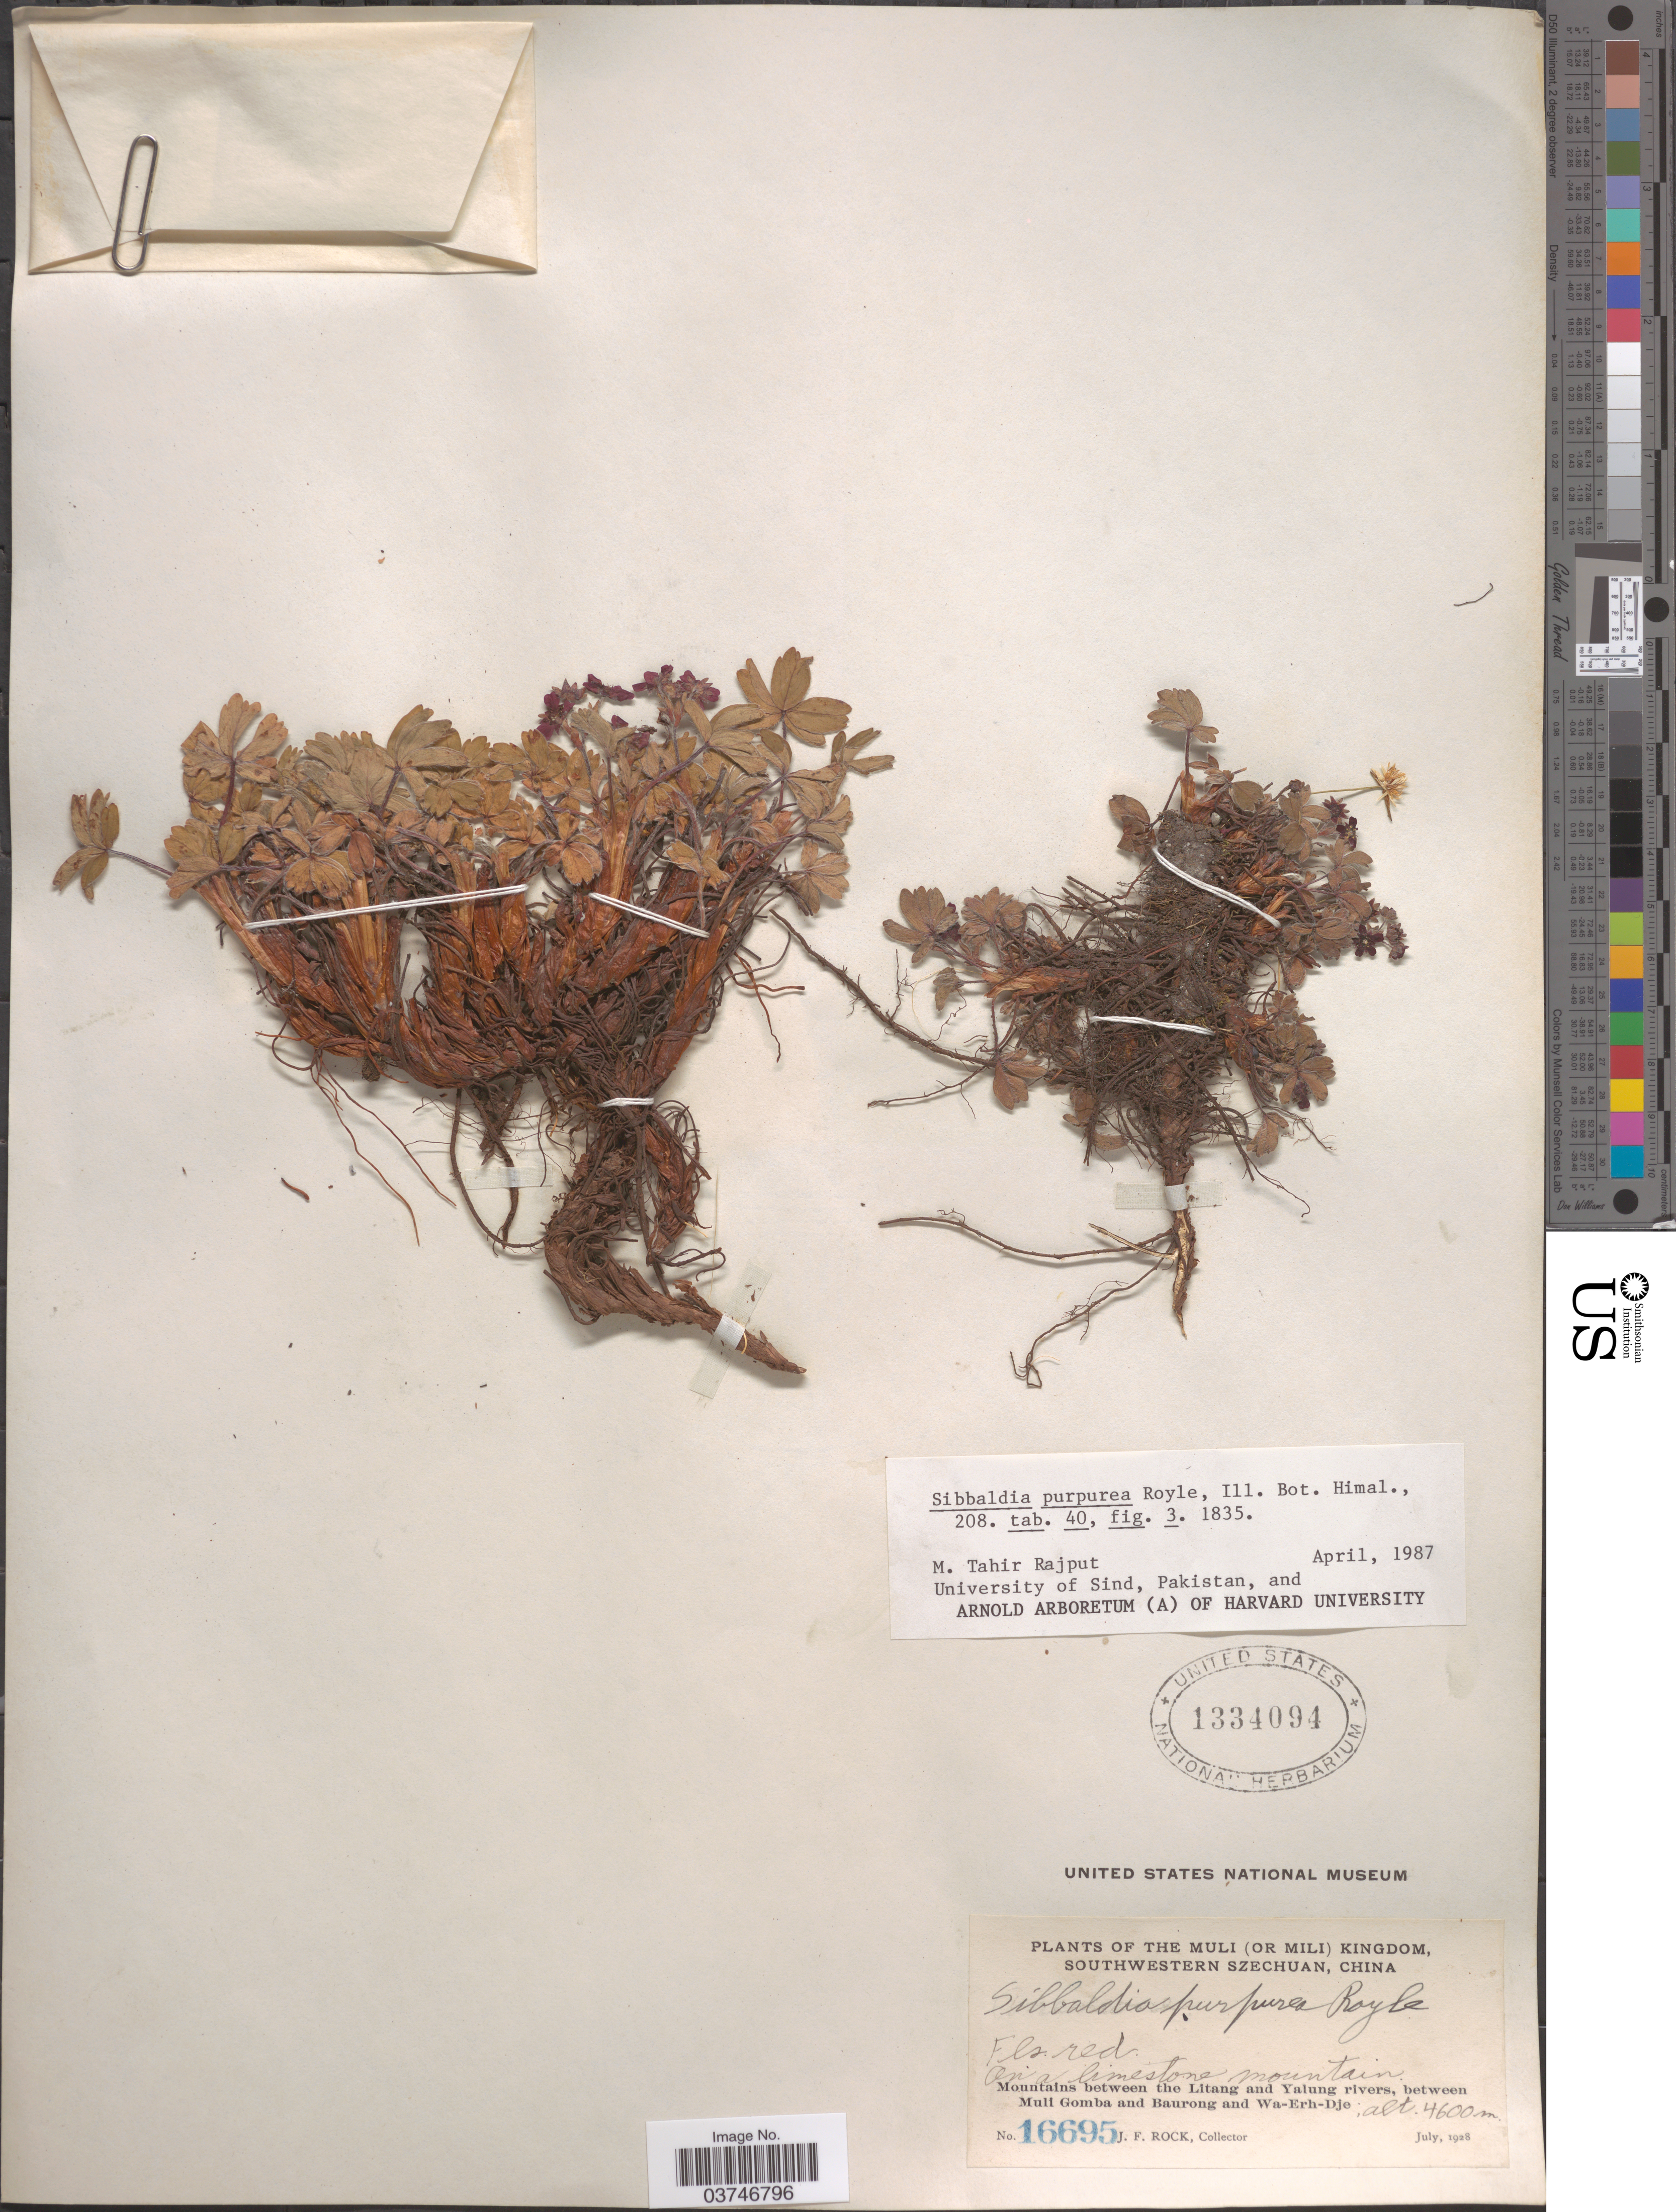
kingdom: Plantae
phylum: Tracheophyta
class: Magnoliopsida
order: Rosales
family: Rosaceae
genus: Sibbaldia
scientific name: Sibbaldia purpurea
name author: Royle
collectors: J. Rock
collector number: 16695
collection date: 1928-07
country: China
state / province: Sichuan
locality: The Muli (or Mili) Kingdom, Southwestern Szechuan. Mountains between the Litang and Yalung rivers, between Muli Gomba and Baurong and Wa-Erh-Dje.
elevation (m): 4600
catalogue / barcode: US 1334094